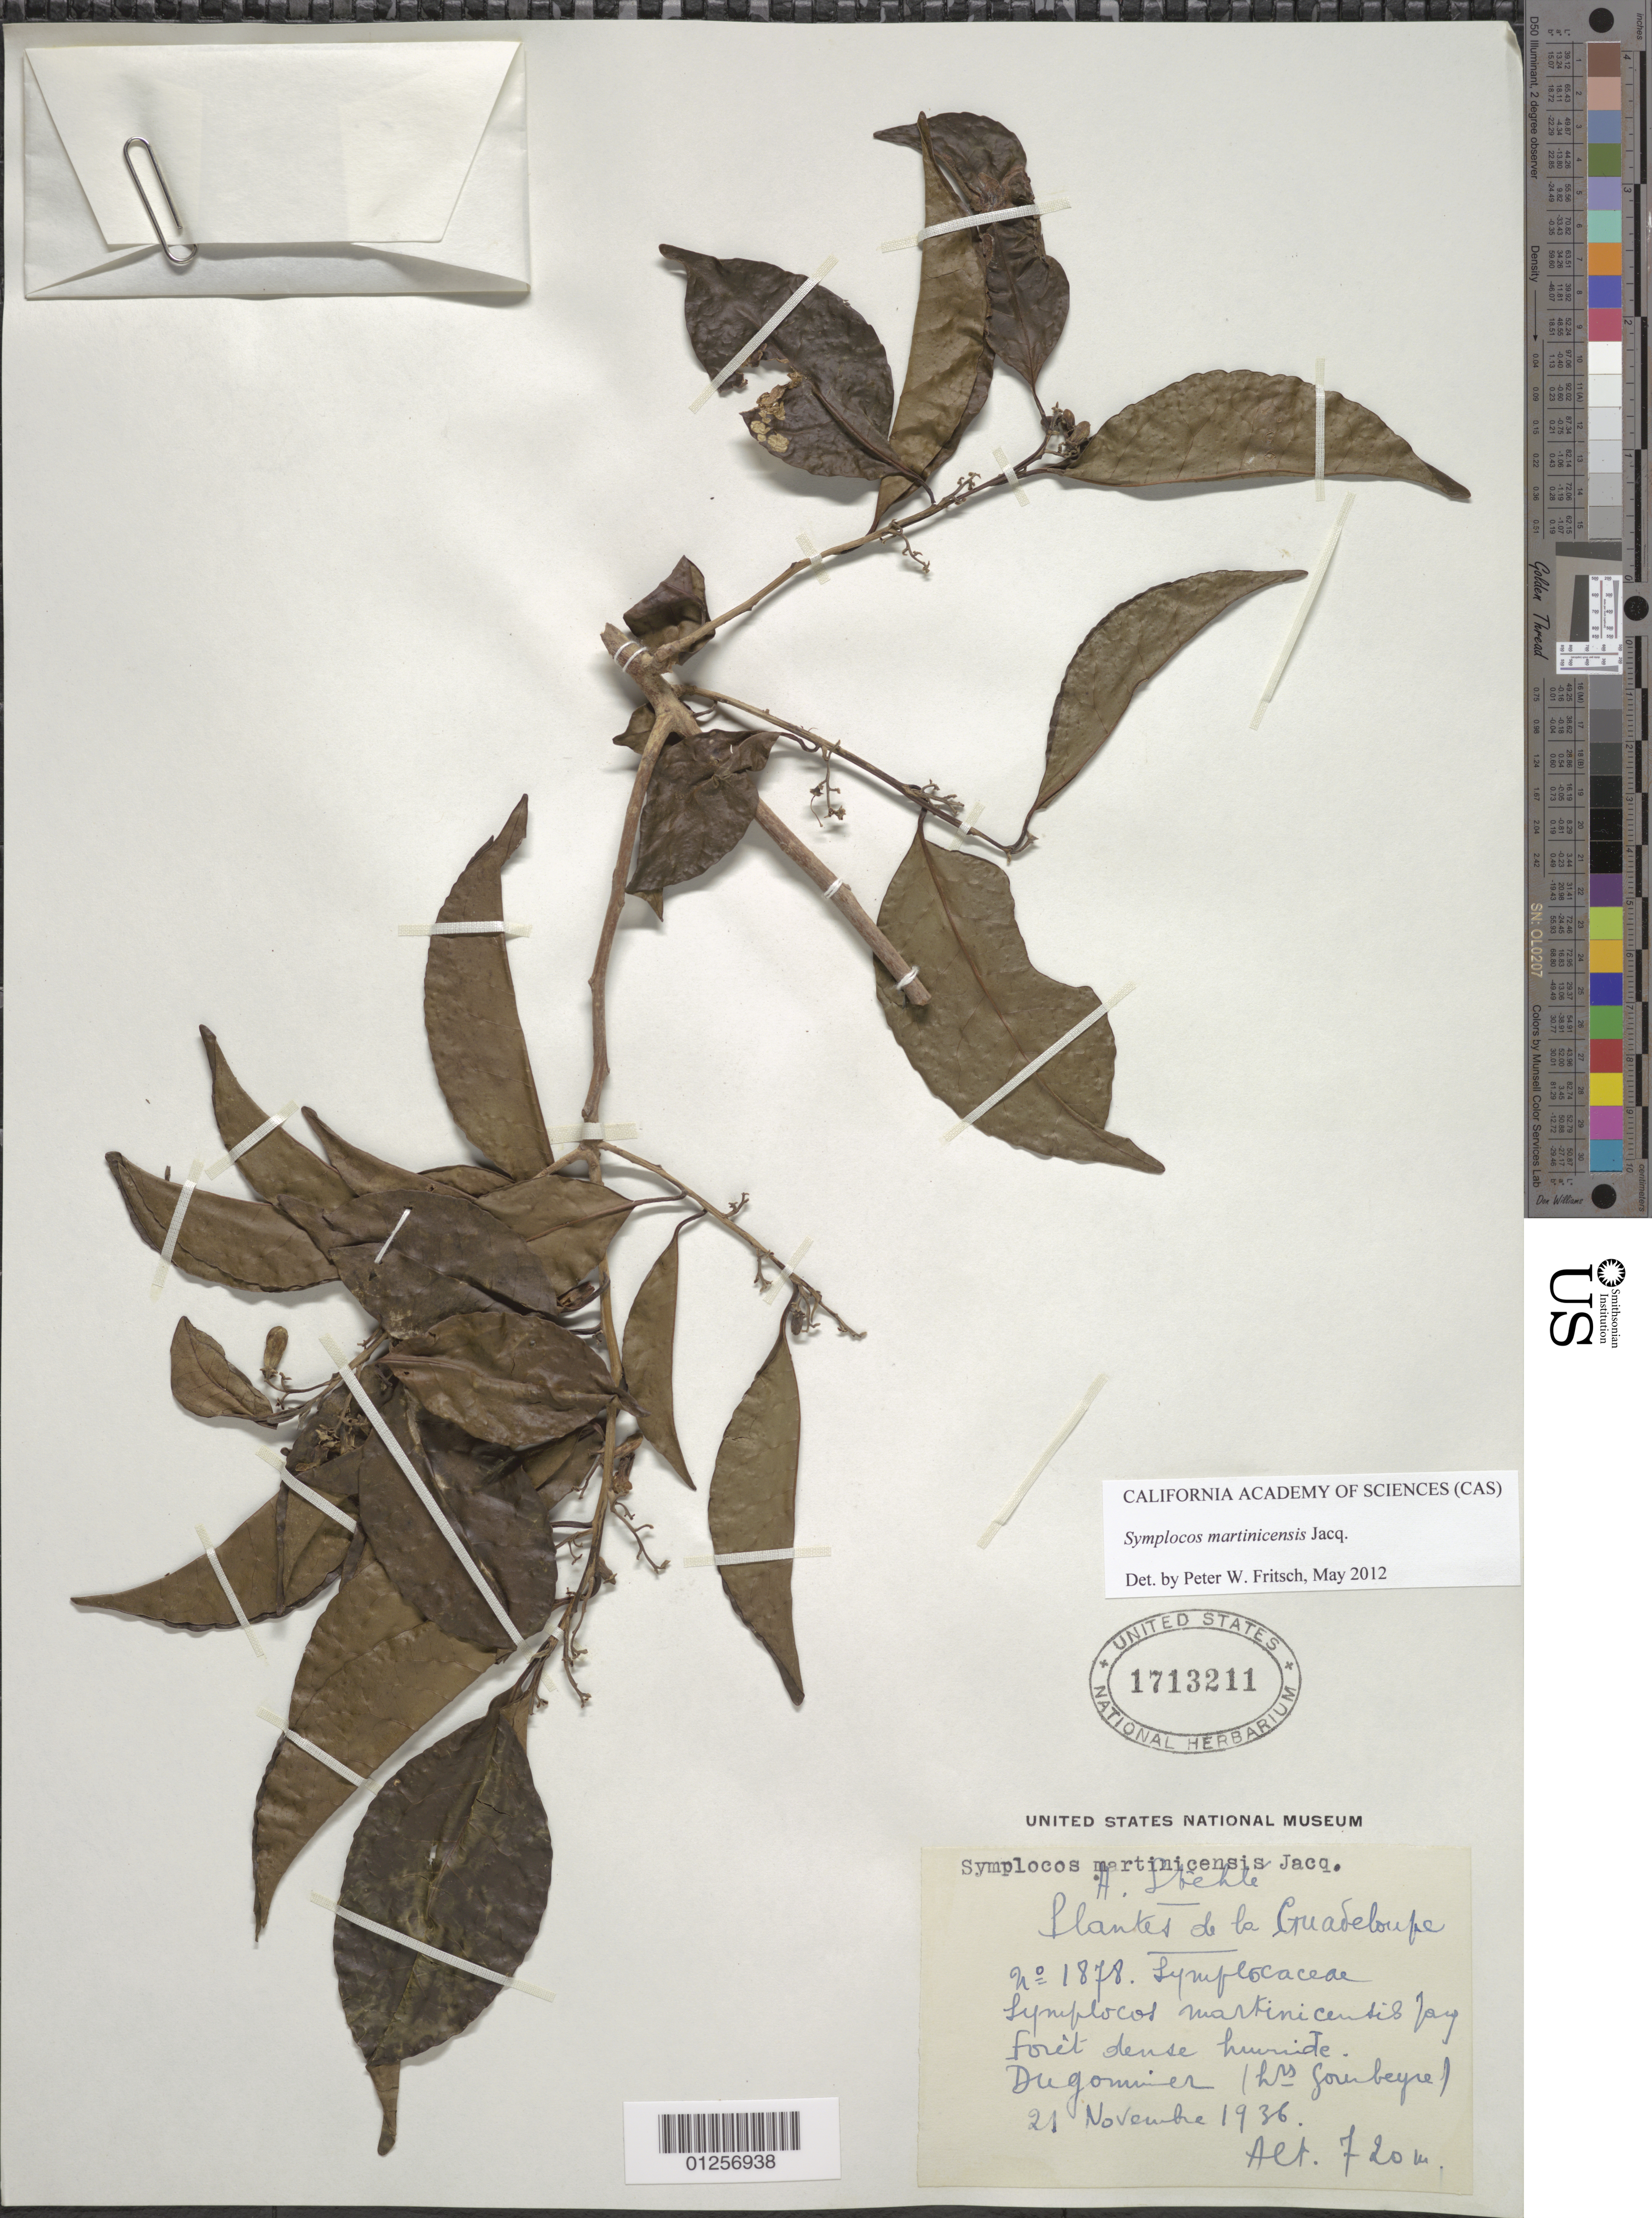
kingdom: Plantae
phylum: Tracheophyta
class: Magnoliopsida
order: Ericales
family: Symplocaceae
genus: Symplocos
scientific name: Symplocos martinicensis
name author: Jacq.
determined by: Fritsch, Peter W.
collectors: H. Stehlé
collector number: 1878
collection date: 1936-11-21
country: Guadeloupe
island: Basse Terre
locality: Dugomier (hauteur Gourbeyre)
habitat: Forêt dense humide.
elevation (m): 720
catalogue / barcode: US 1713211